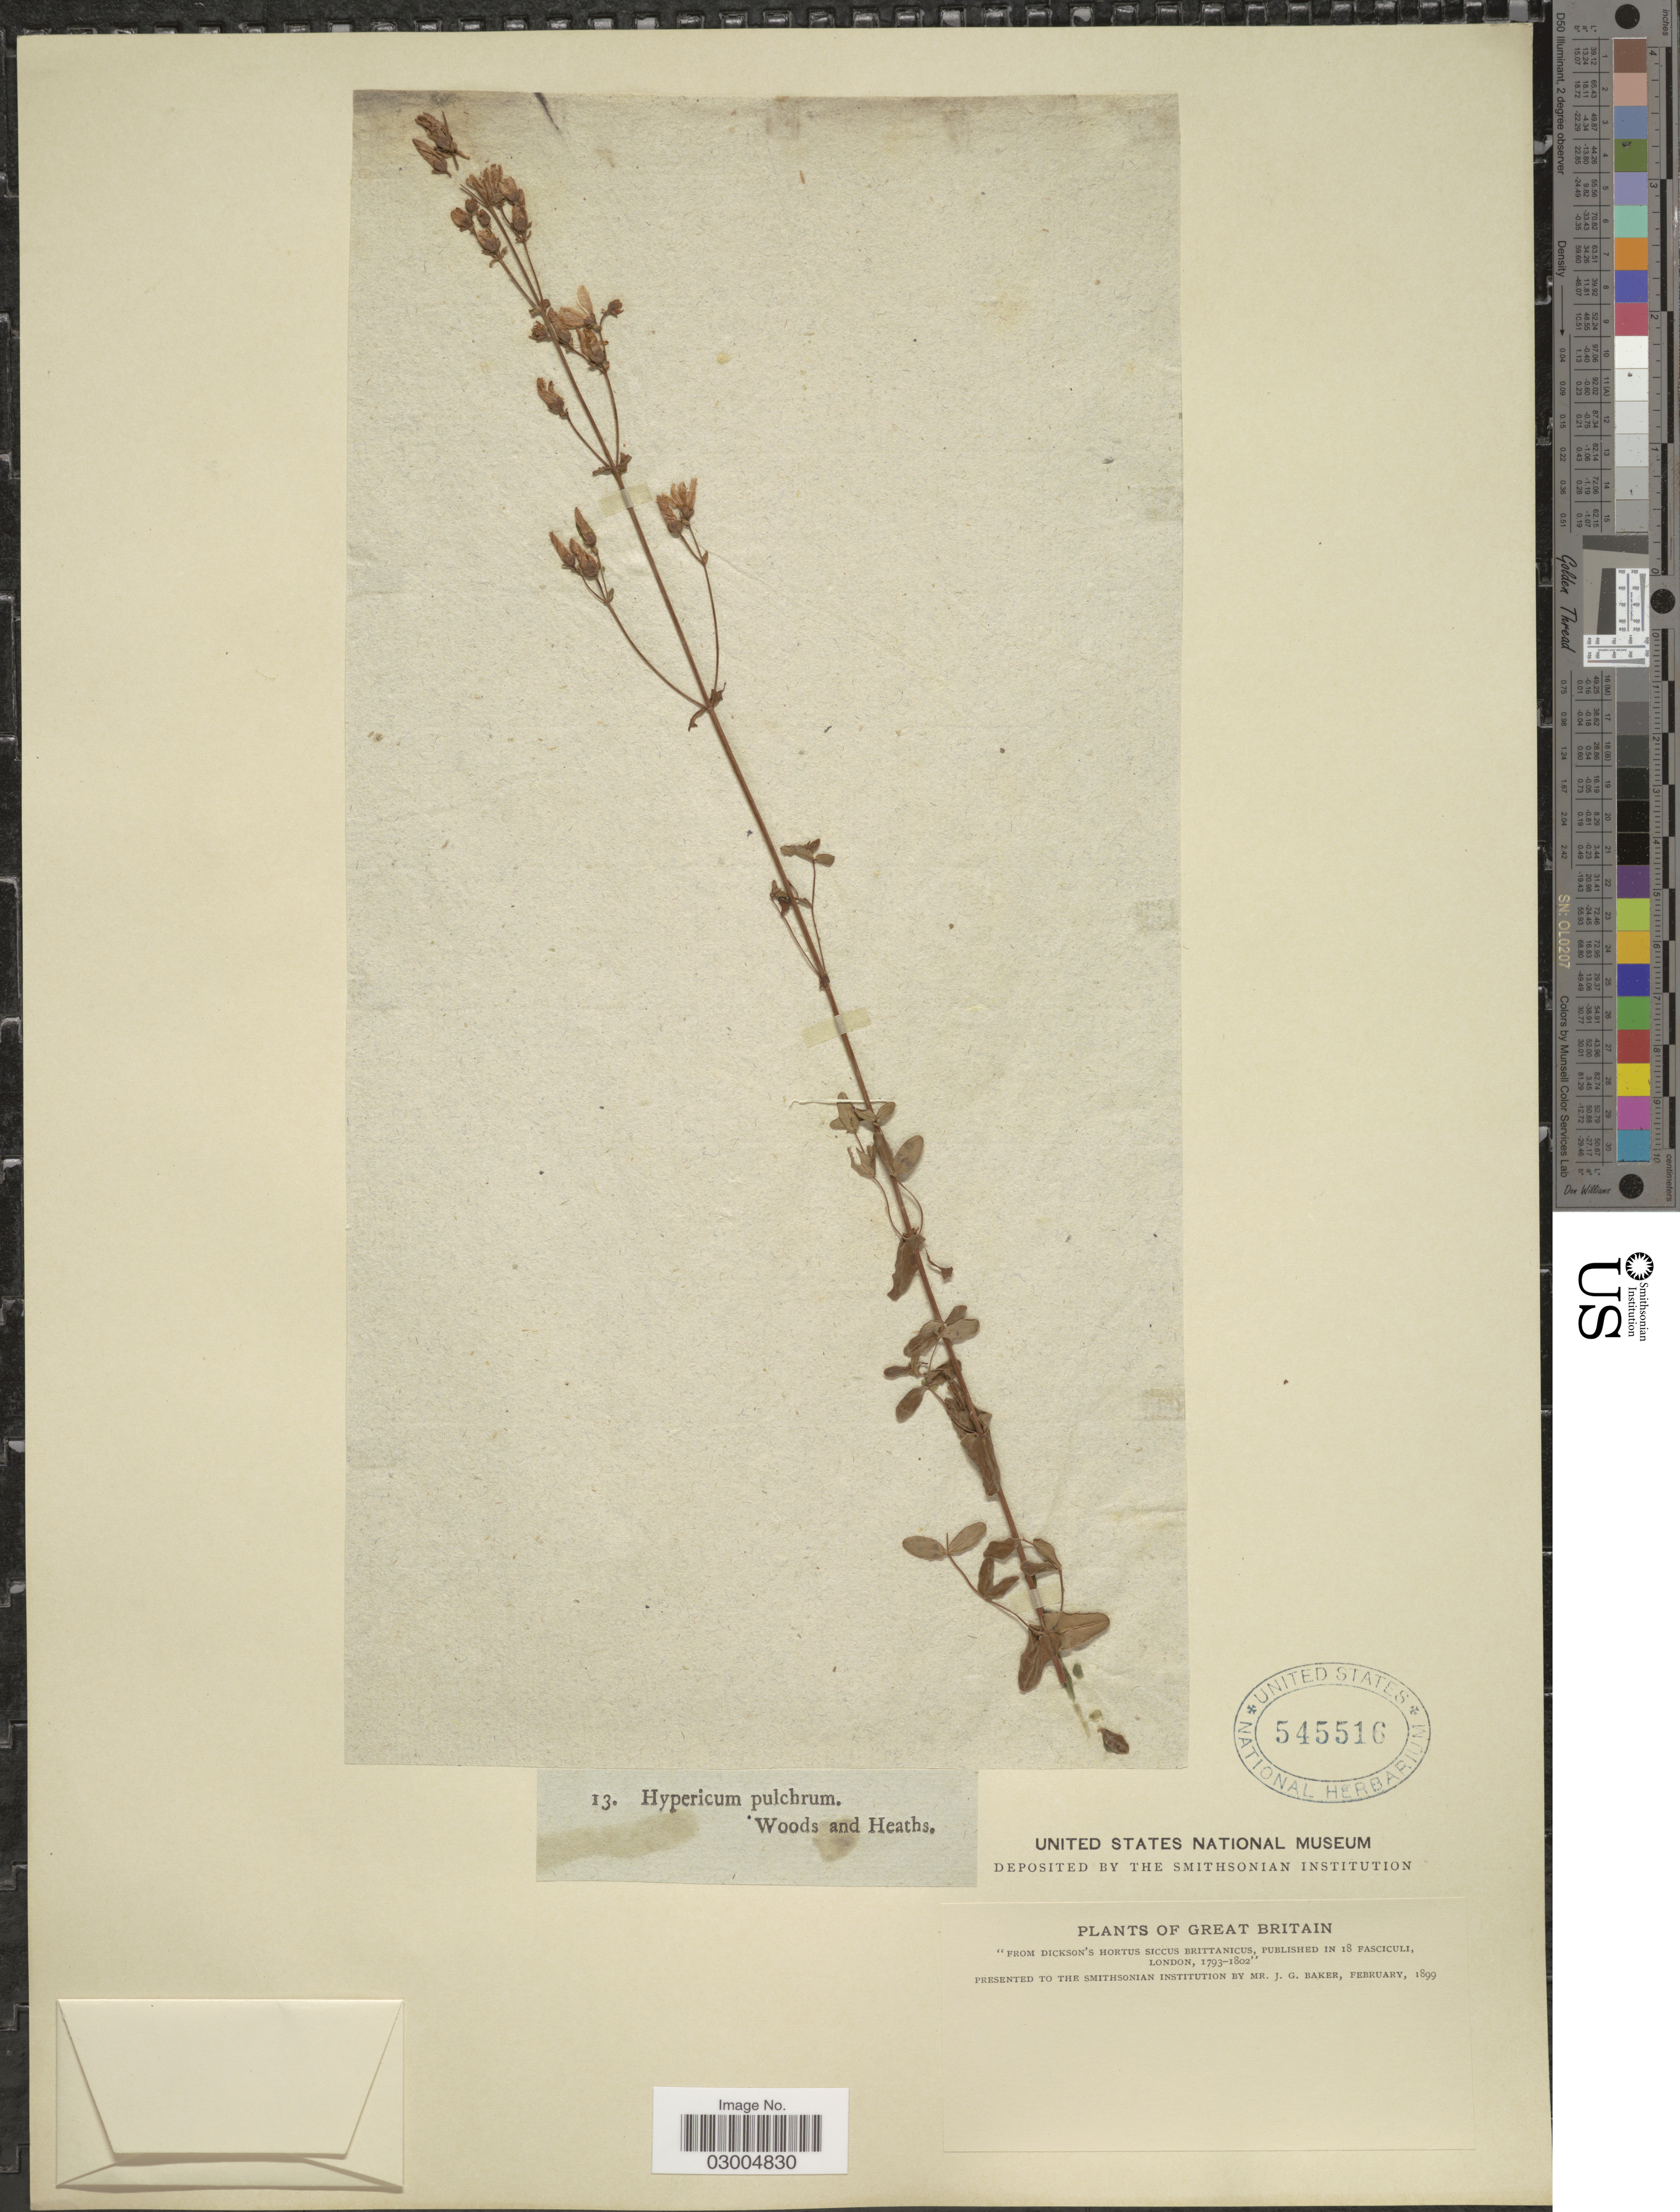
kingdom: Plantae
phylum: Tracheophyta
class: Magnoliopsida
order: Malpighiales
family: Hypericaceae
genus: Hypericum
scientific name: Hypericum perforatum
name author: L.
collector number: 13?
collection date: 1899-02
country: United Kingdom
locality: Great Britain.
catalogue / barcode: US 545516